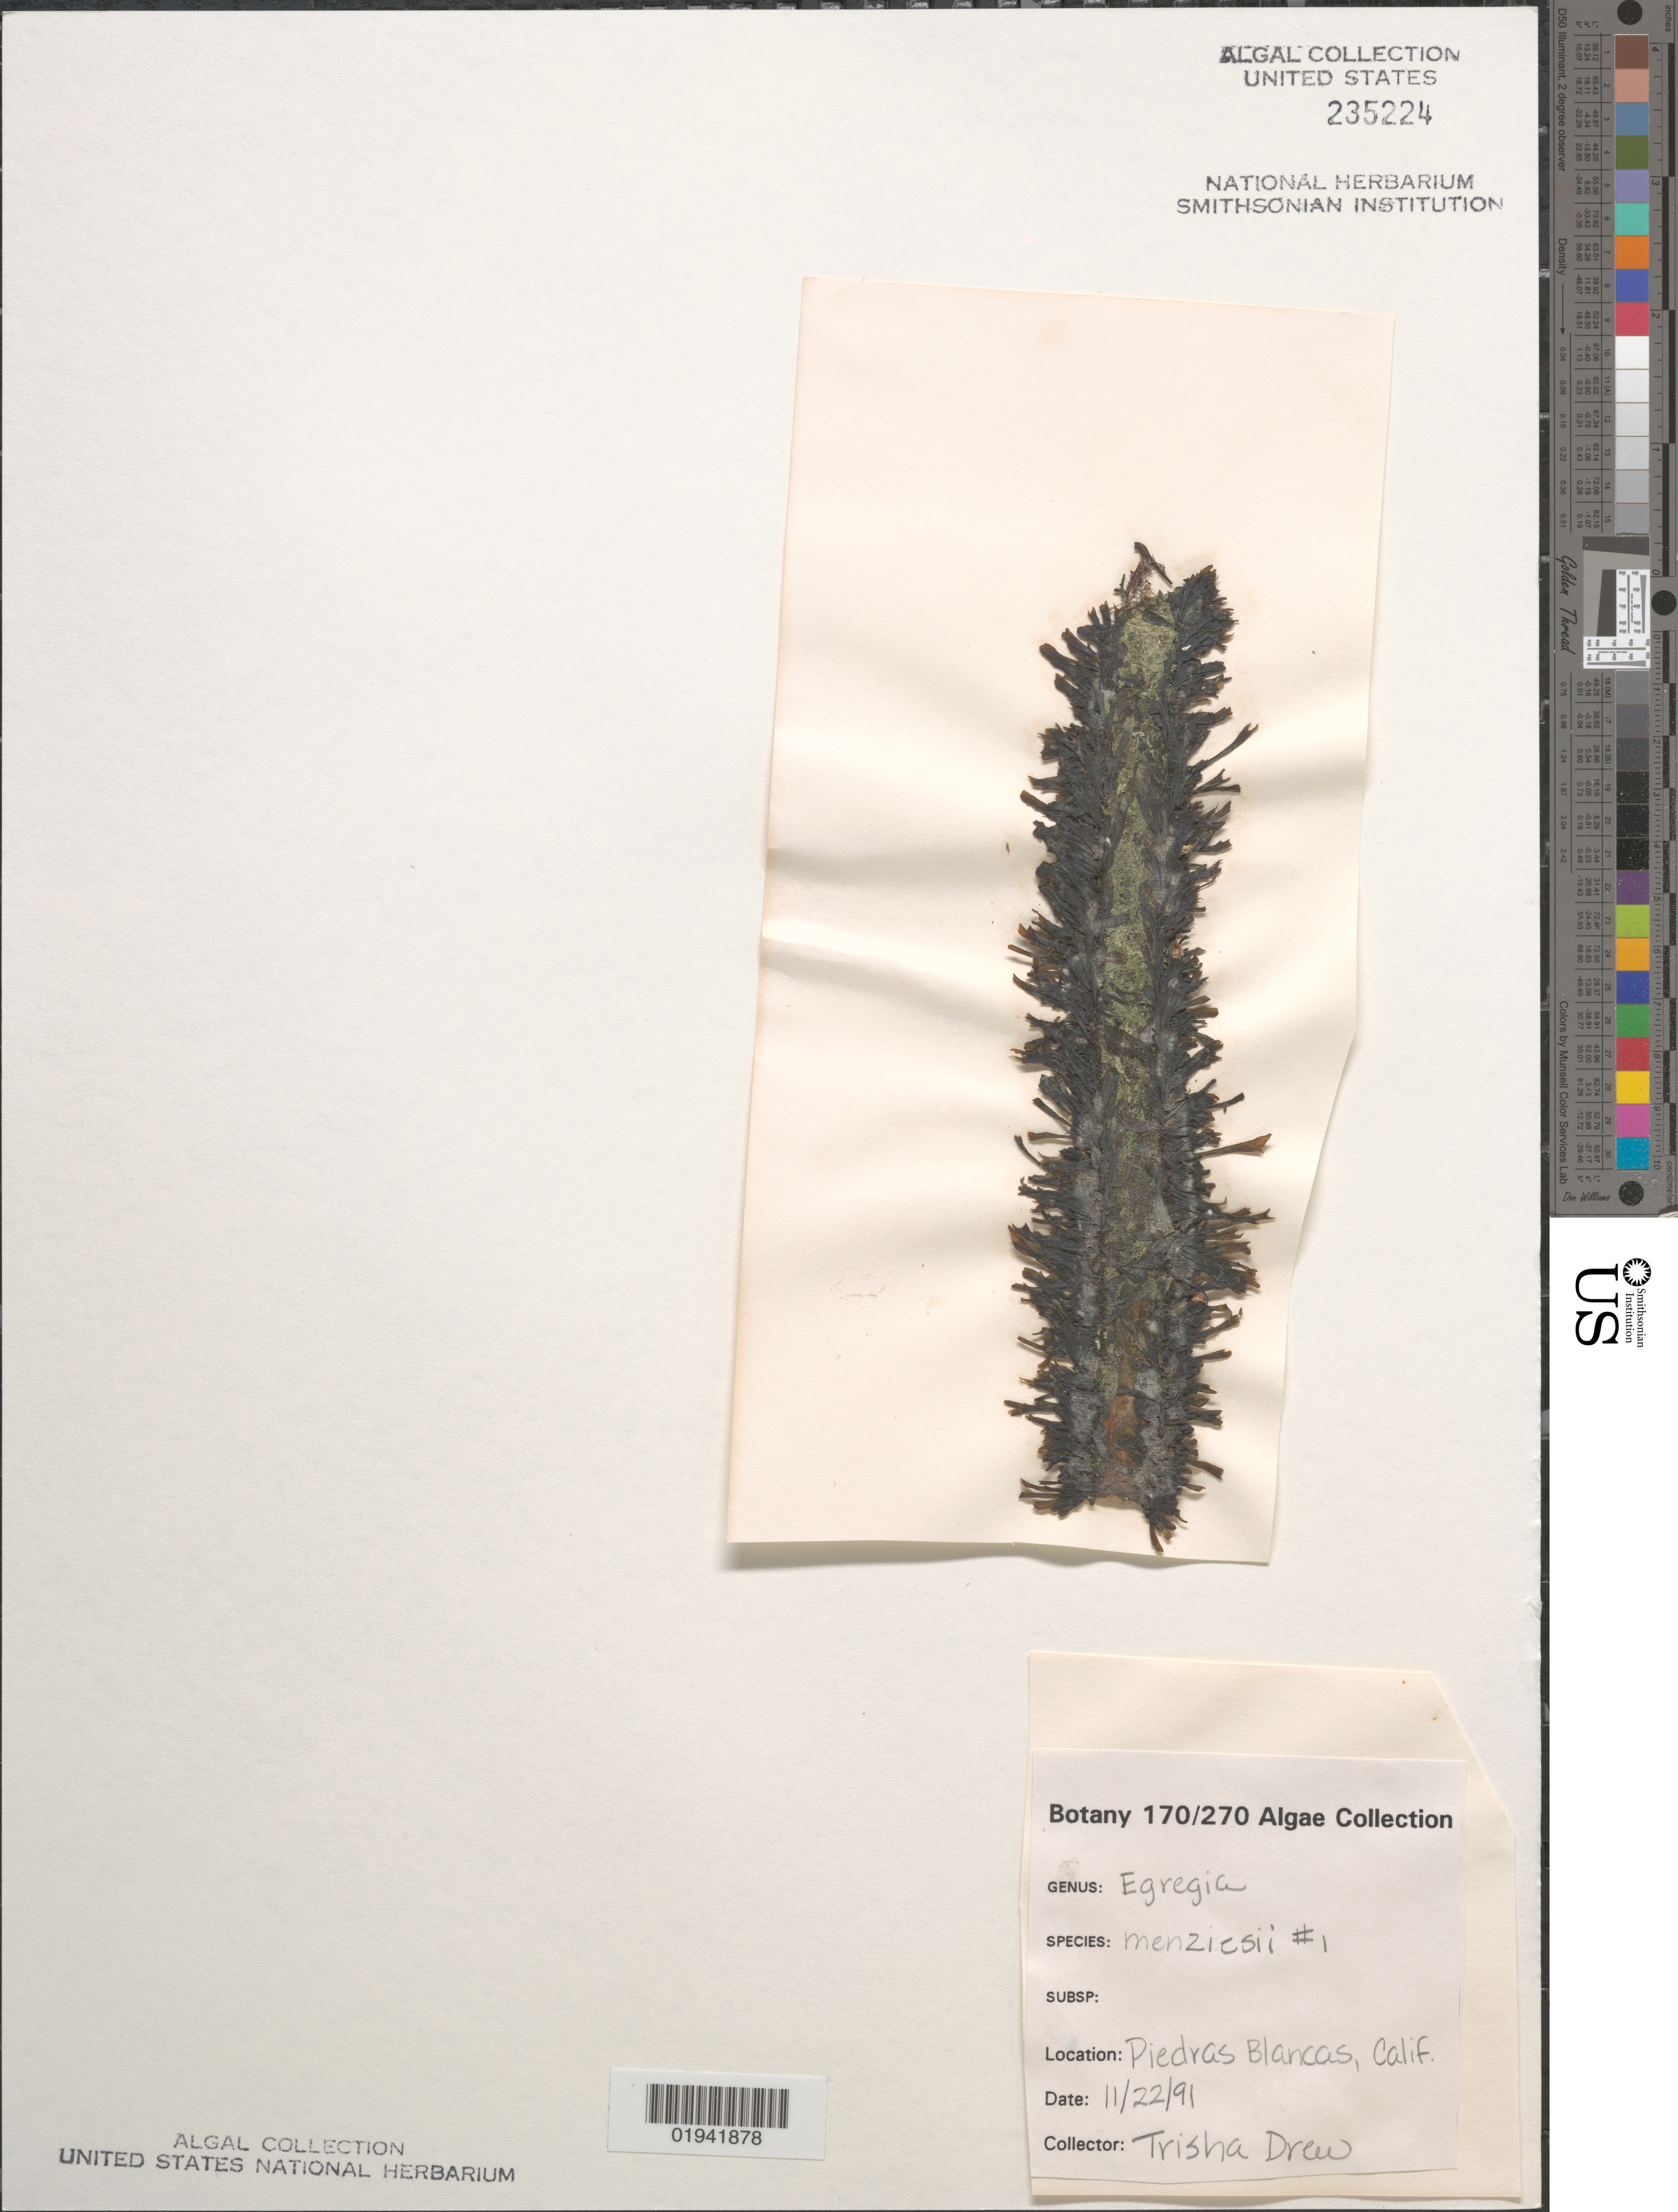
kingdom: Chromista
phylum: Ochrophyta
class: Phaeophyceae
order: Laminariales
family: Lessoniaceae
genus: Egregia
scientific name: Egregia menziesii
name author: (Turner) Aresch.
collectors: T. Drew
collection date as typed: Transcribed d/m/y: 22/11/91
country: United States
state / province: California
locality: Piedras Blancas.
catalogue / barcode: US 235224